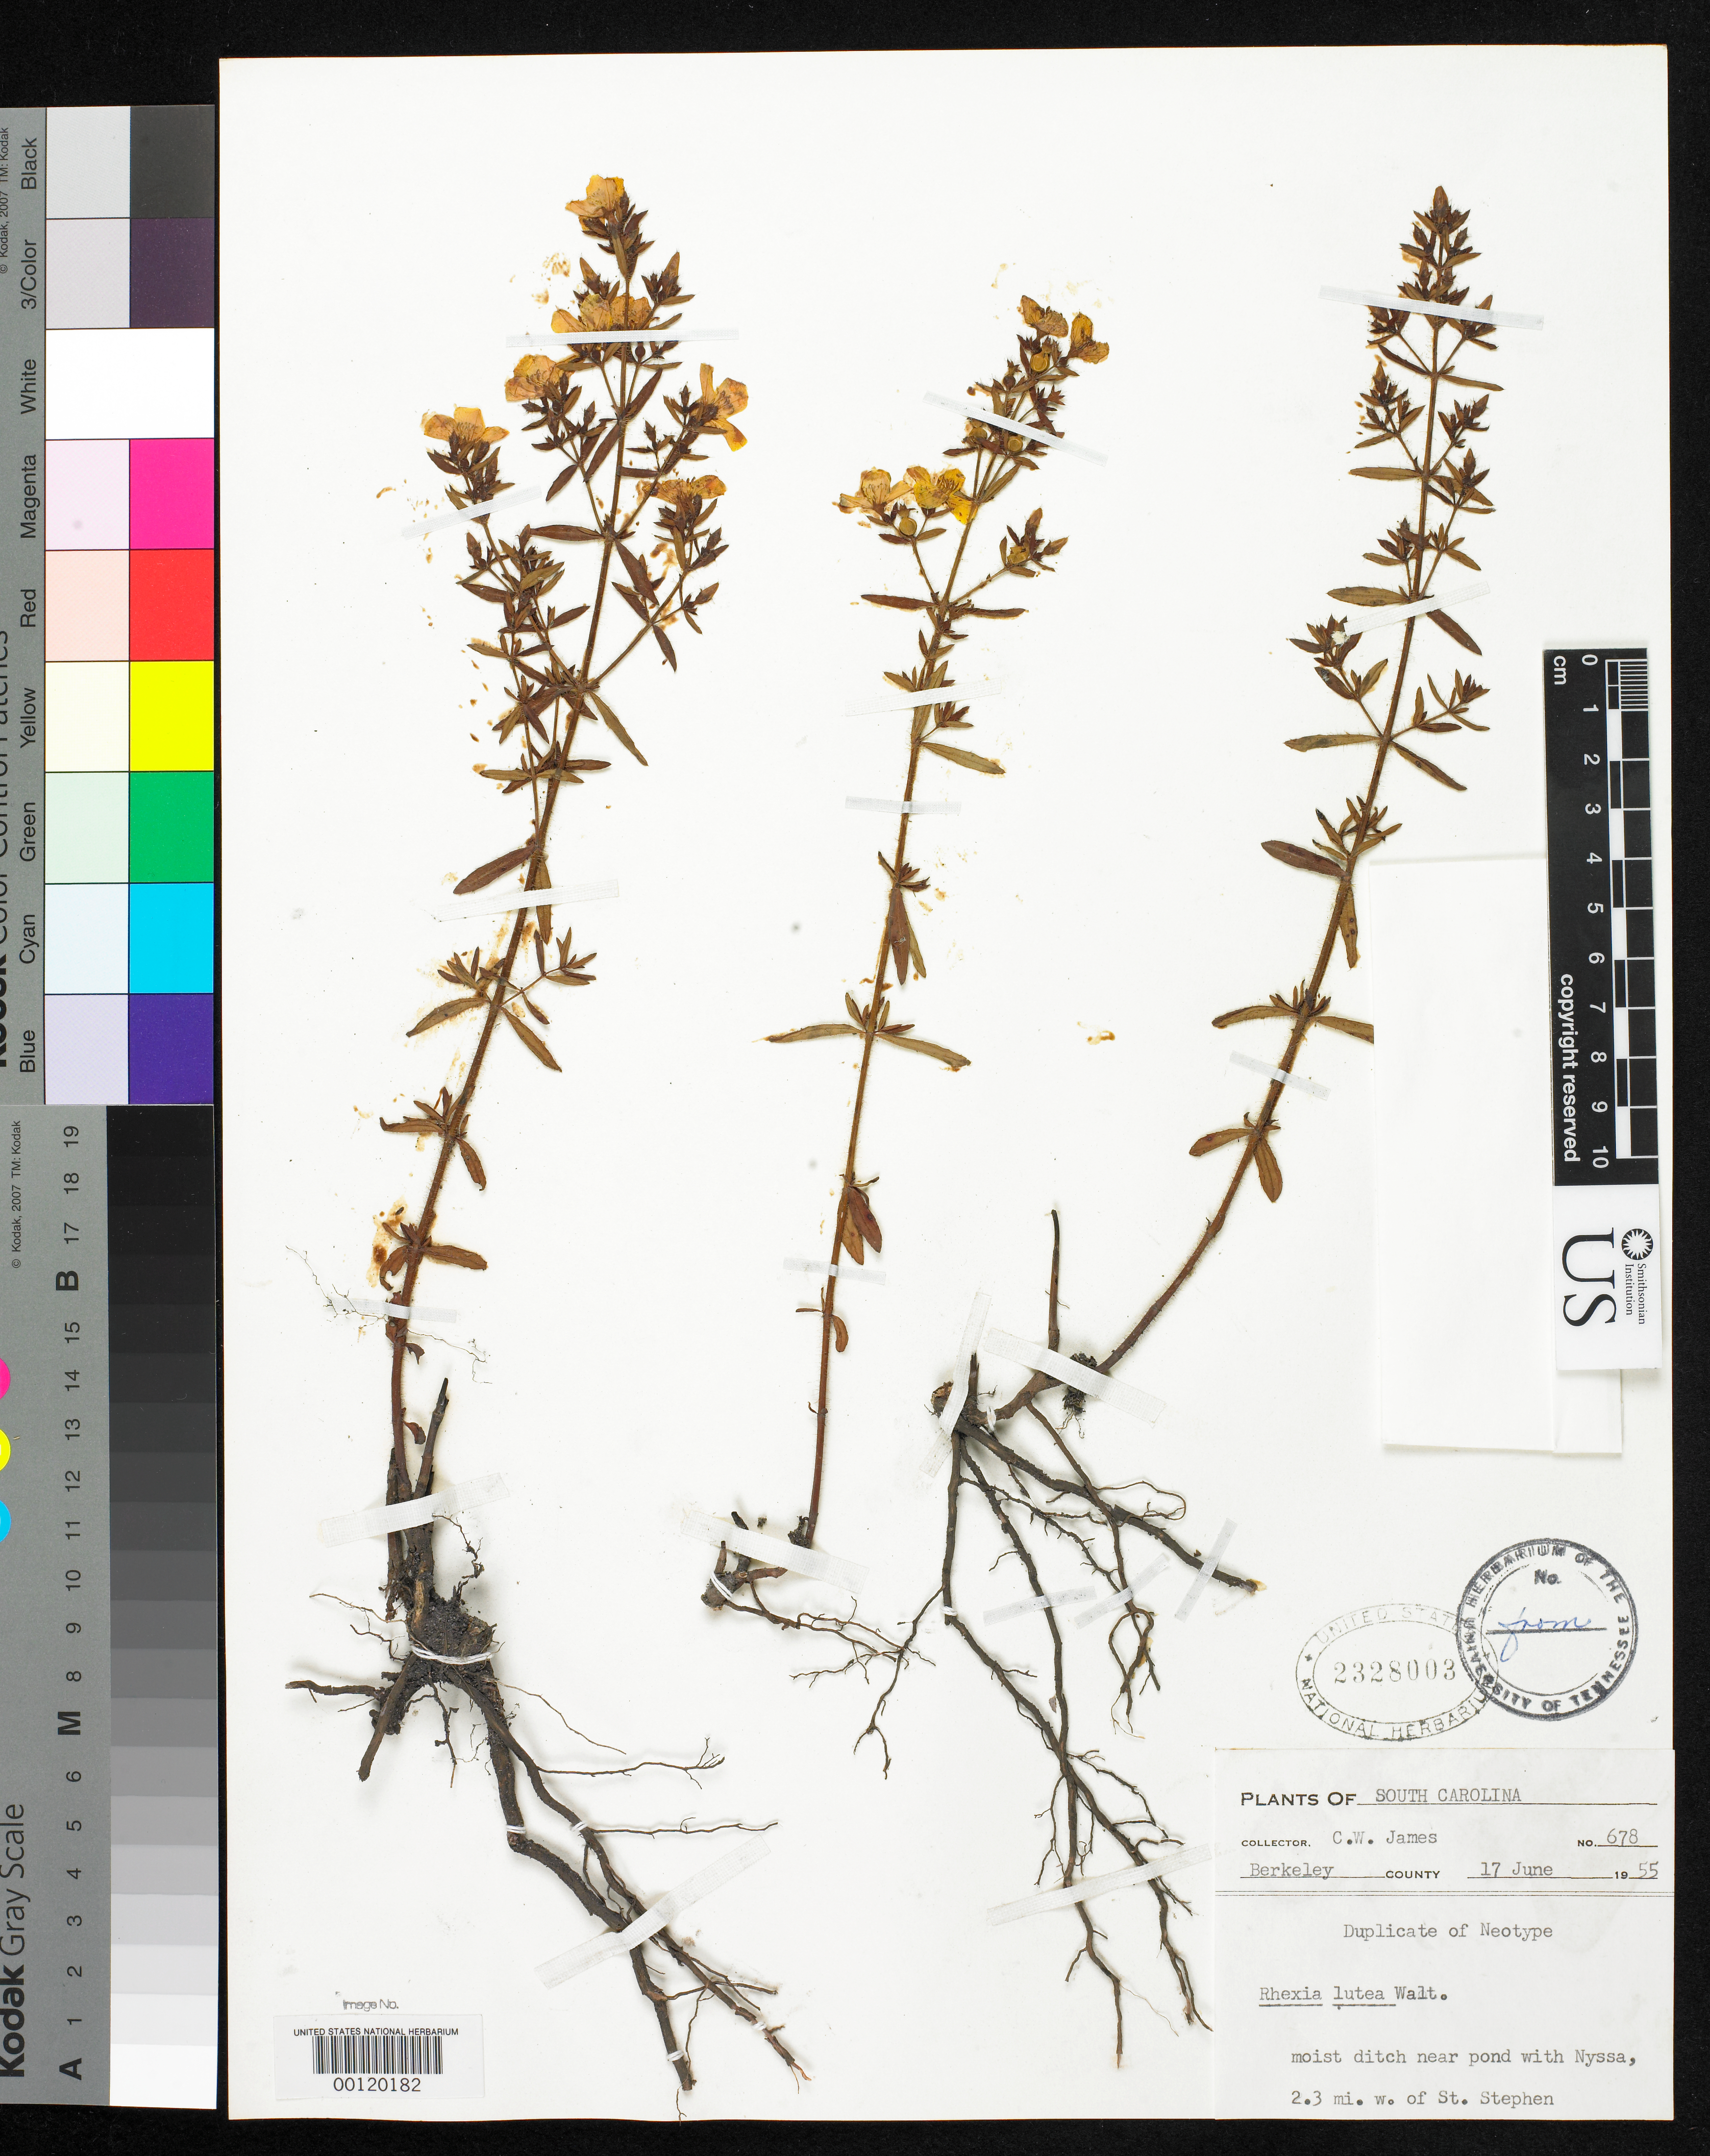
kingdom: Plantae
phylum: Tracheophyta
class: Magnoliopsida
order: Myrtales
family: Melastomataceae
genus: Rhexia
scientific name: Rhexia lutea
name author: Walter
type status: Neotype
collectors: C. James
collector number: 678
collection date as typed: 17 Jun 1955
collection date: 1955-06-17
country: United States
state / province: South Carolina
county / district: Berkeley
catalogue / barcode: US 2328003